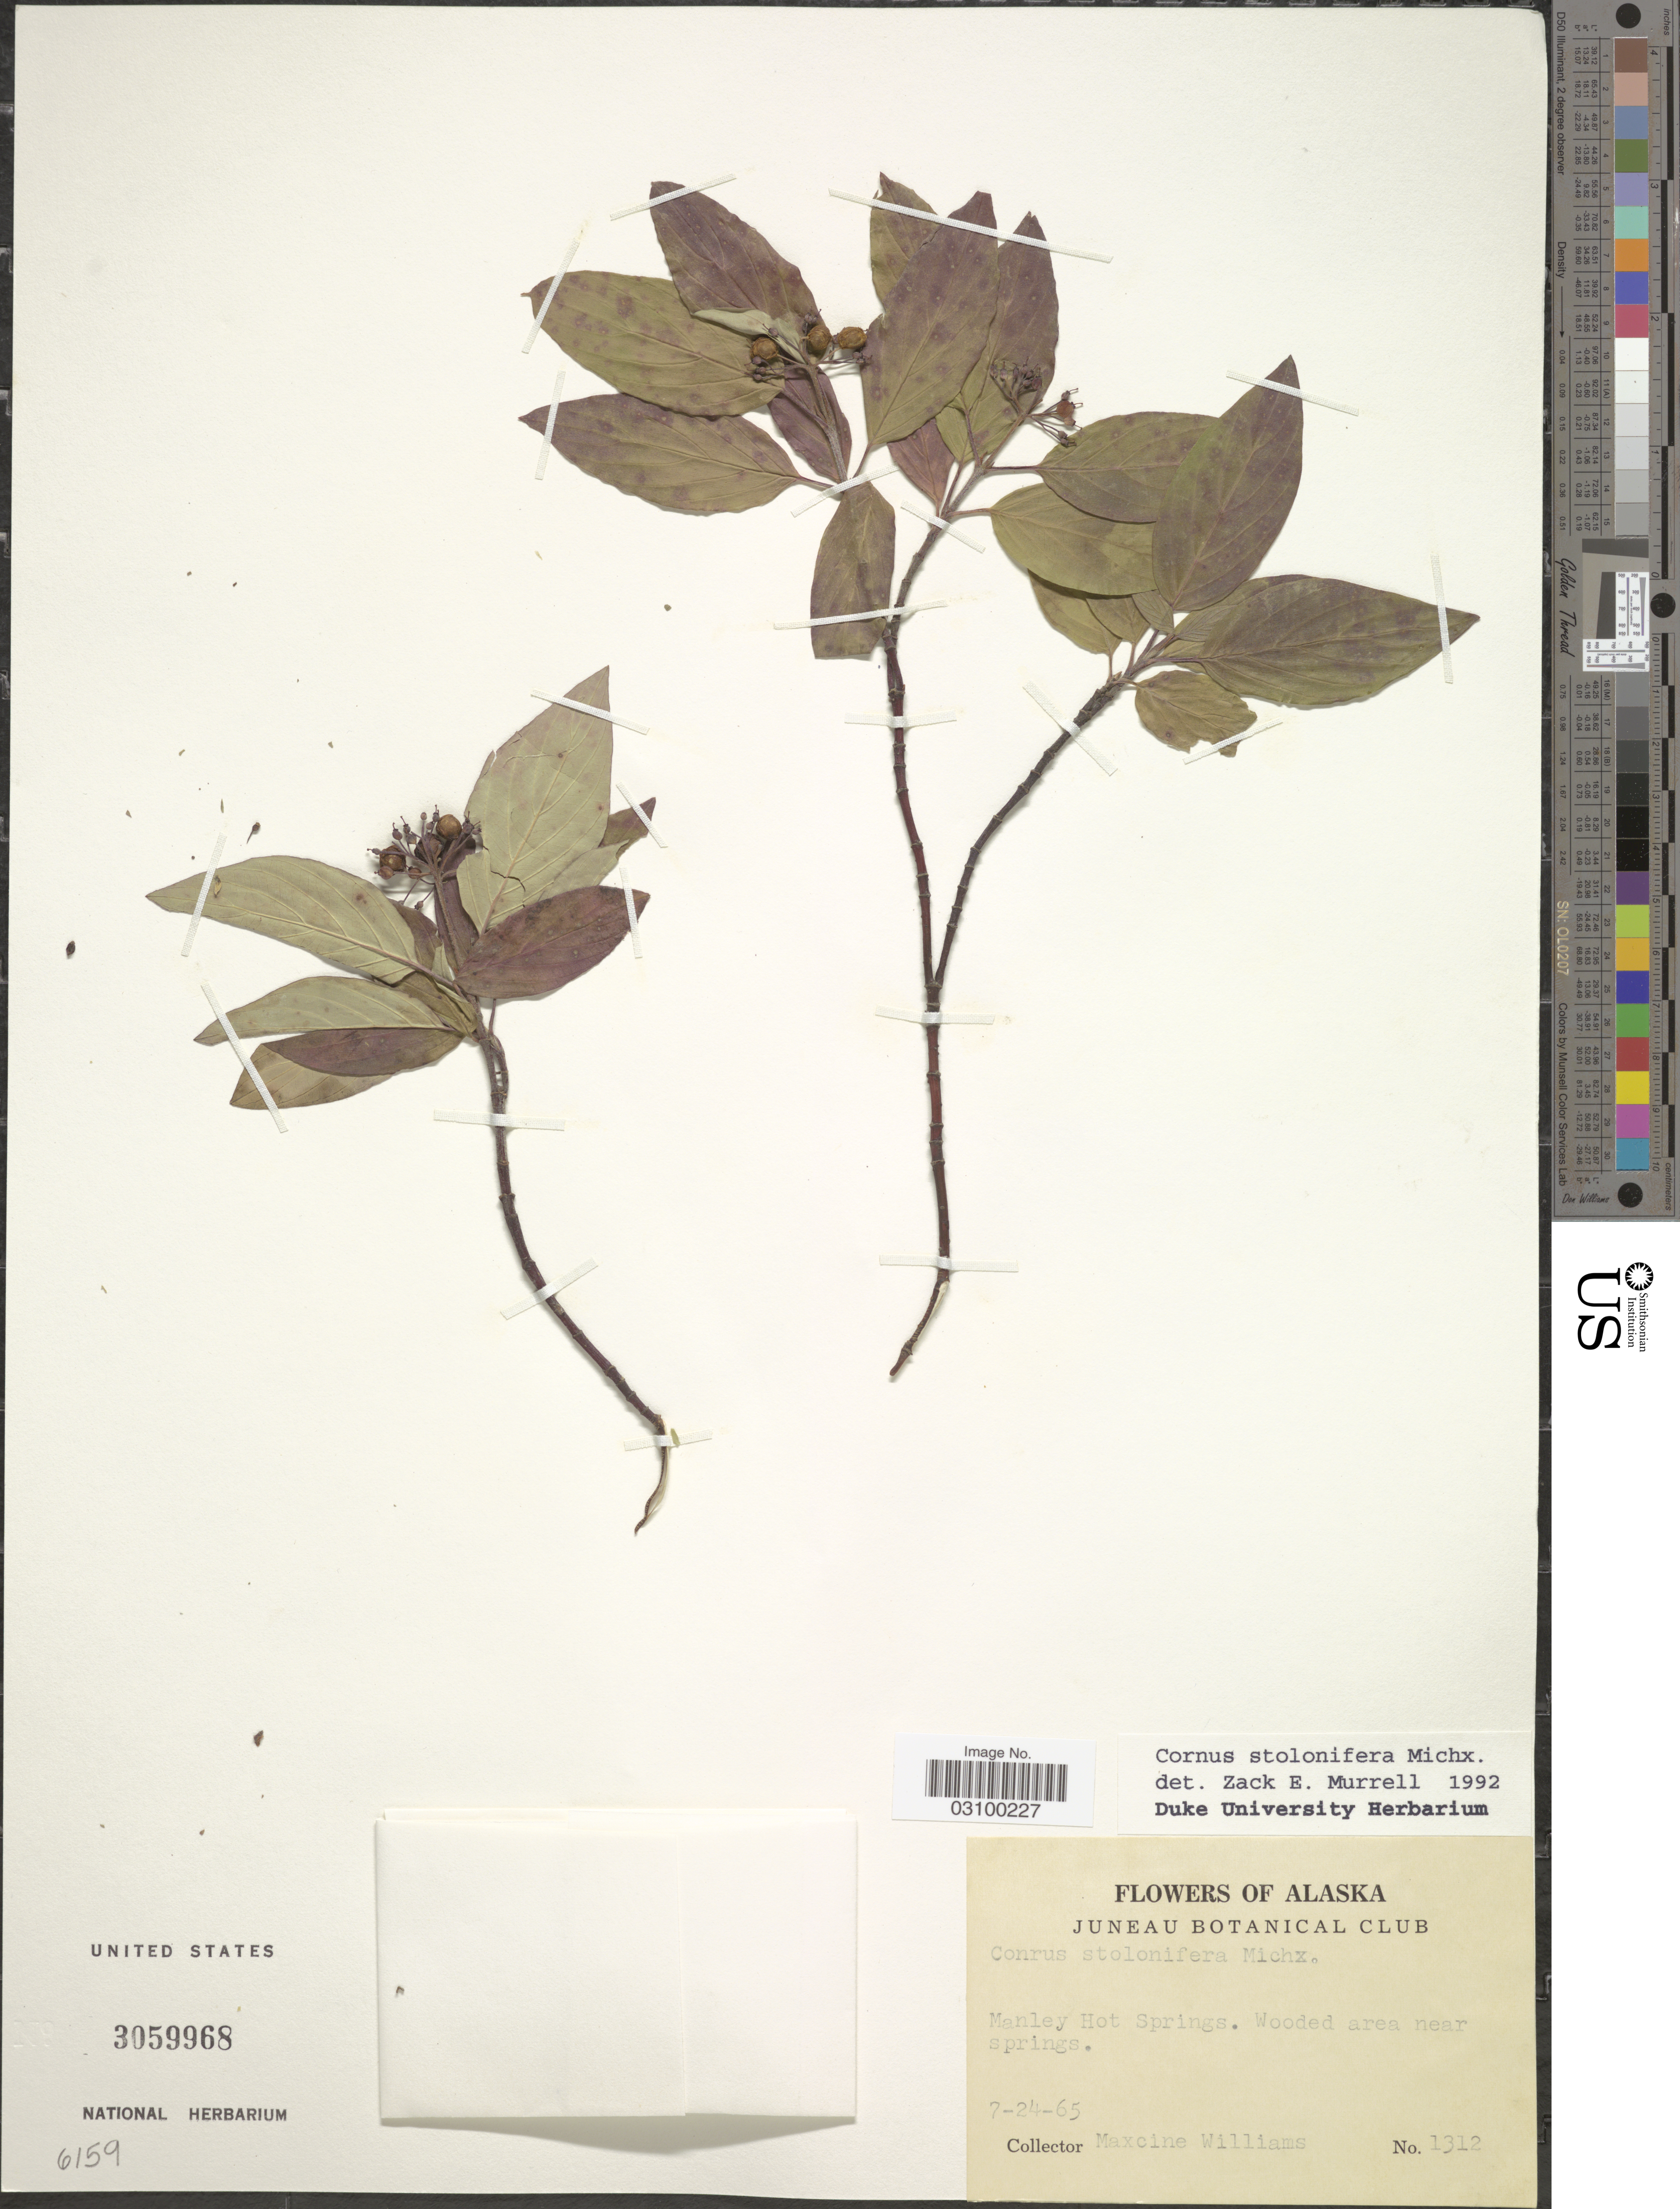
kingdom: Plantae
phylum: Tracheophyta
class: Magnoliopsida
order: Cornales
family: Cornaceae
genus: Cornus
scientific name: Cornus sericea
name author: L.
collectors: M. Williams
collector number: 1312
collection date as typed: Transcribed d/m/y: 24/7/65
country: United States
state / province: Alaska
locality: Manley Hot Springs. Wooded area near springs.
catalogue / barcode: US 3059968